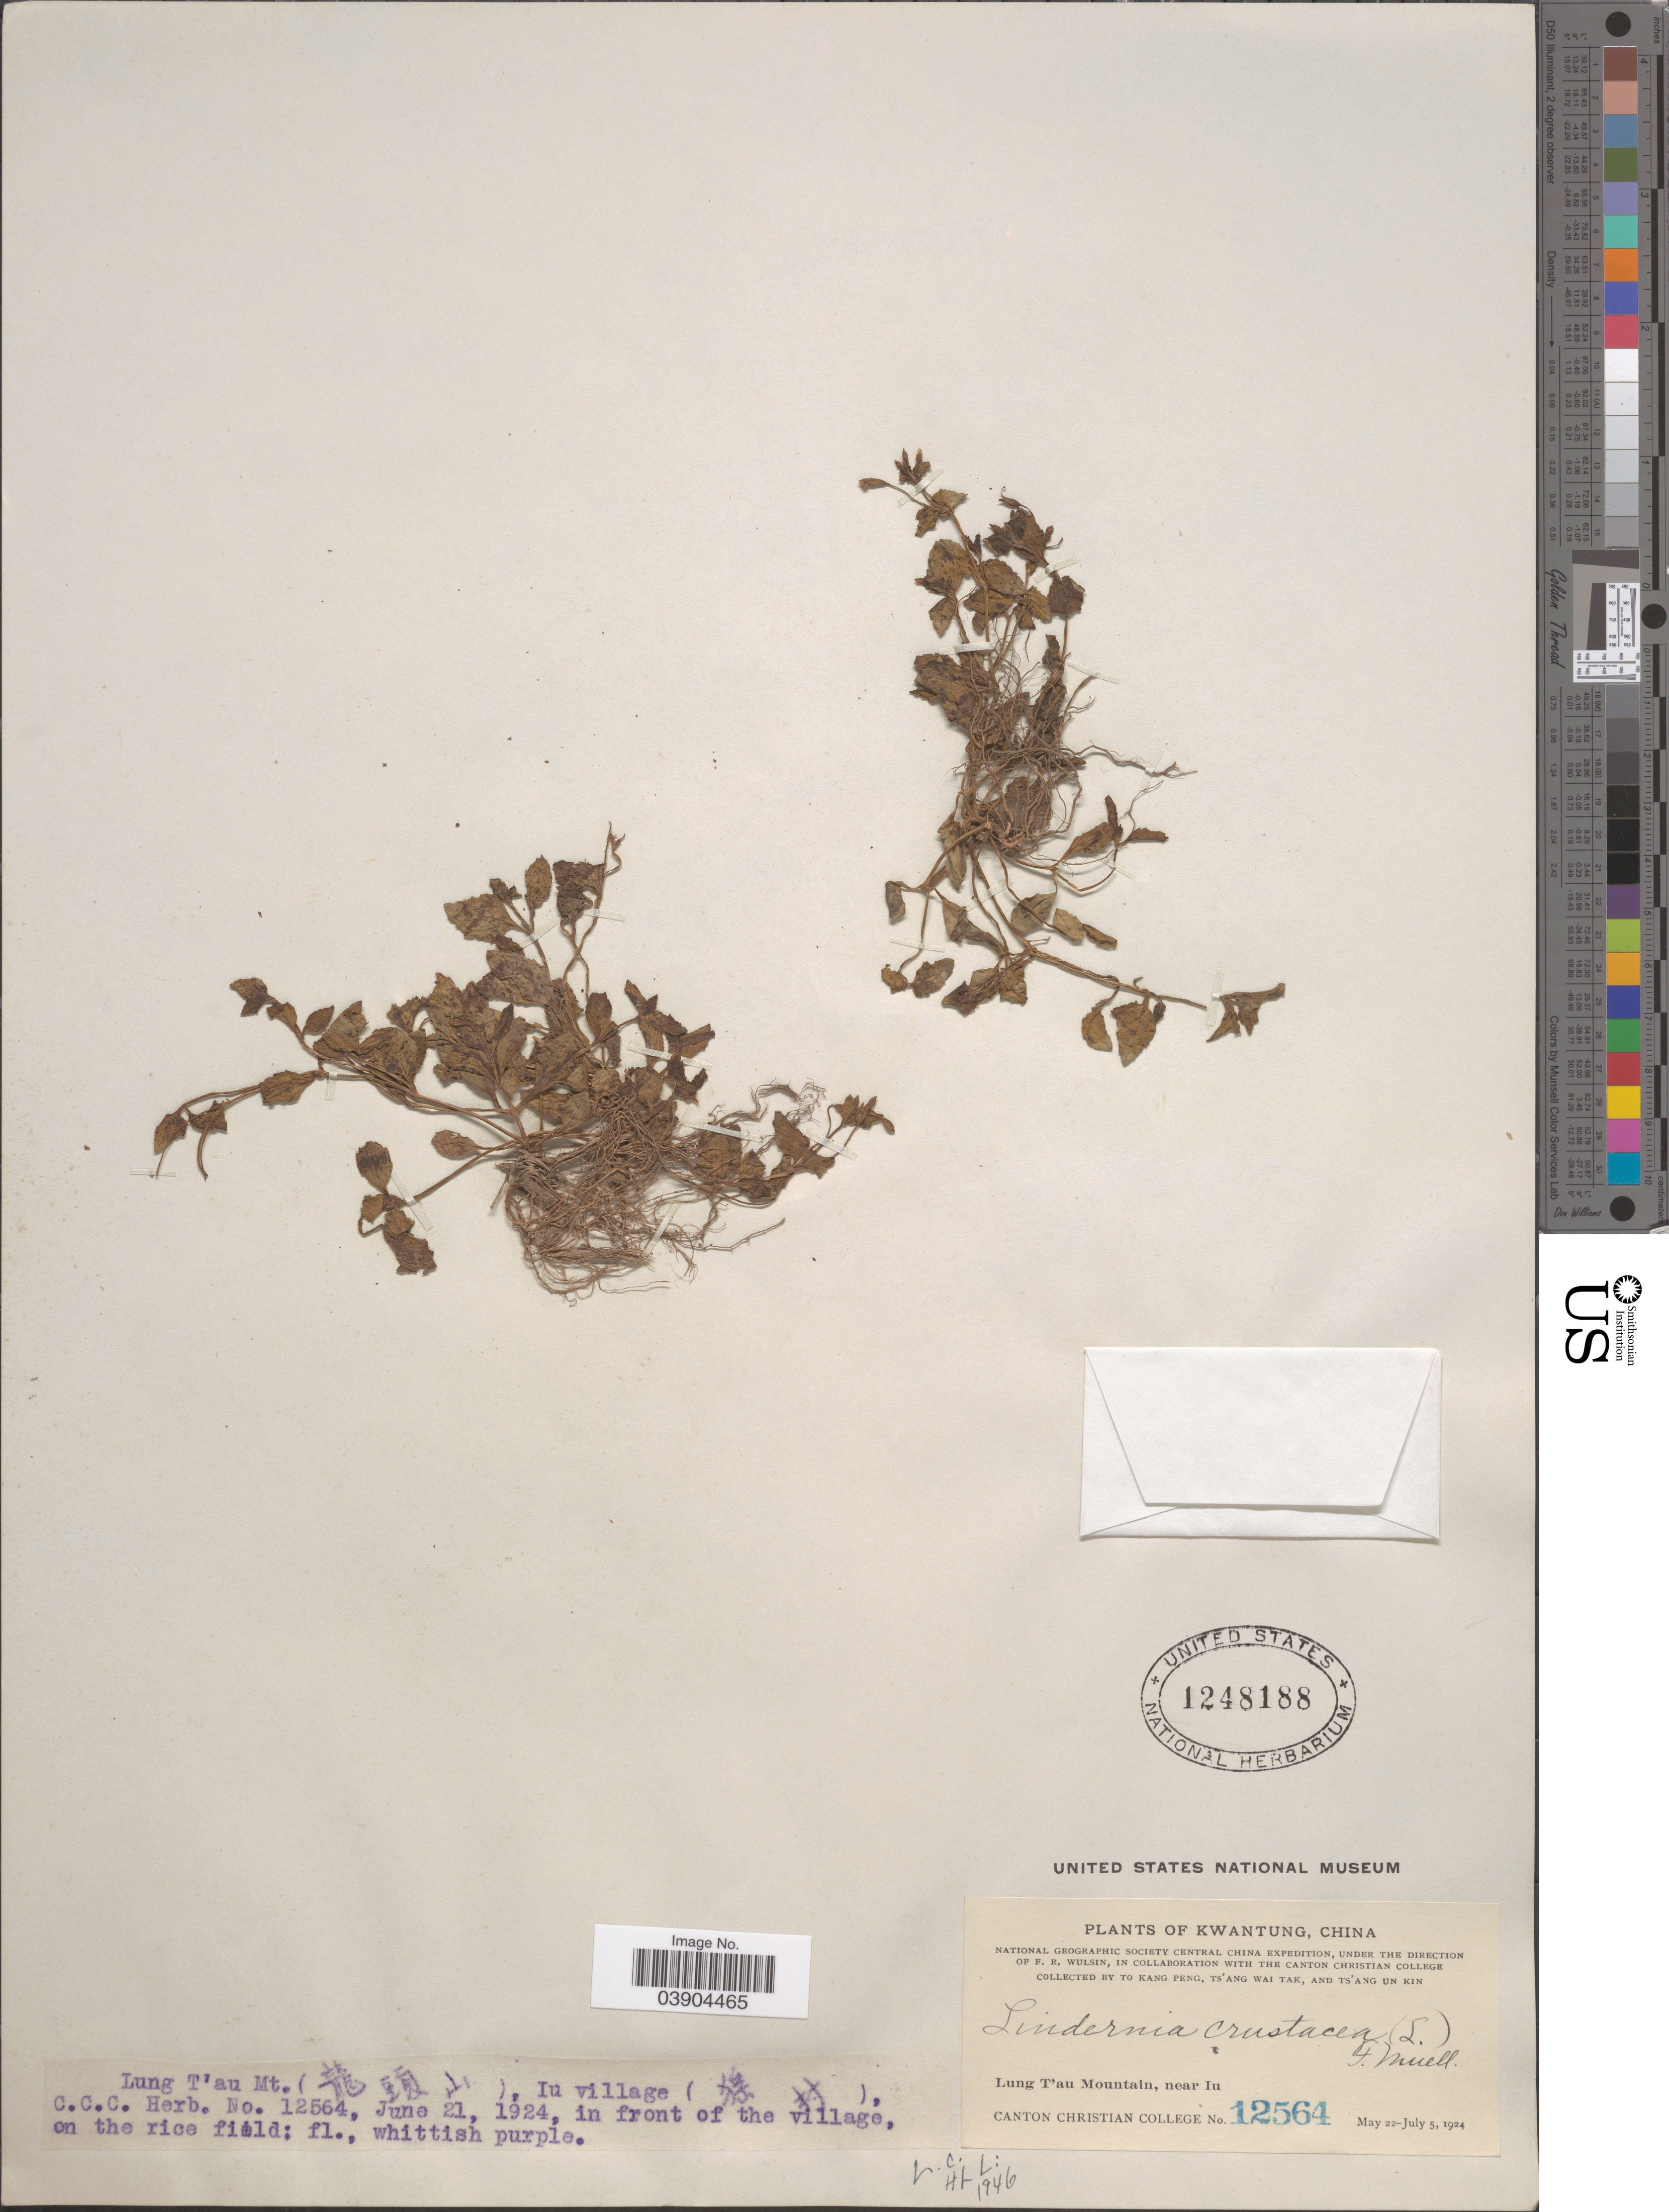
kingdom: Plantae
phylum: Tracheophyta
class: Magnoliopsida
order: Lamiales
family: Linderniaceae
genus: Lindernia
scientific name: Lindernia crustacea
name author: (L.) F. Muell.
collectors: T. K. Peng, W. T. Tsang & Ts' Ang Un Kin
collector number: C.C.C.12564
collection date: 1924-06-21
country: China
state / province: Guangdong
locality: Kwantung. Lung T'au Mt. (X), Iu village (X), in front of the village. Lung T'aub Mountain, near Iu.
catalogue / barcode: US 1248188